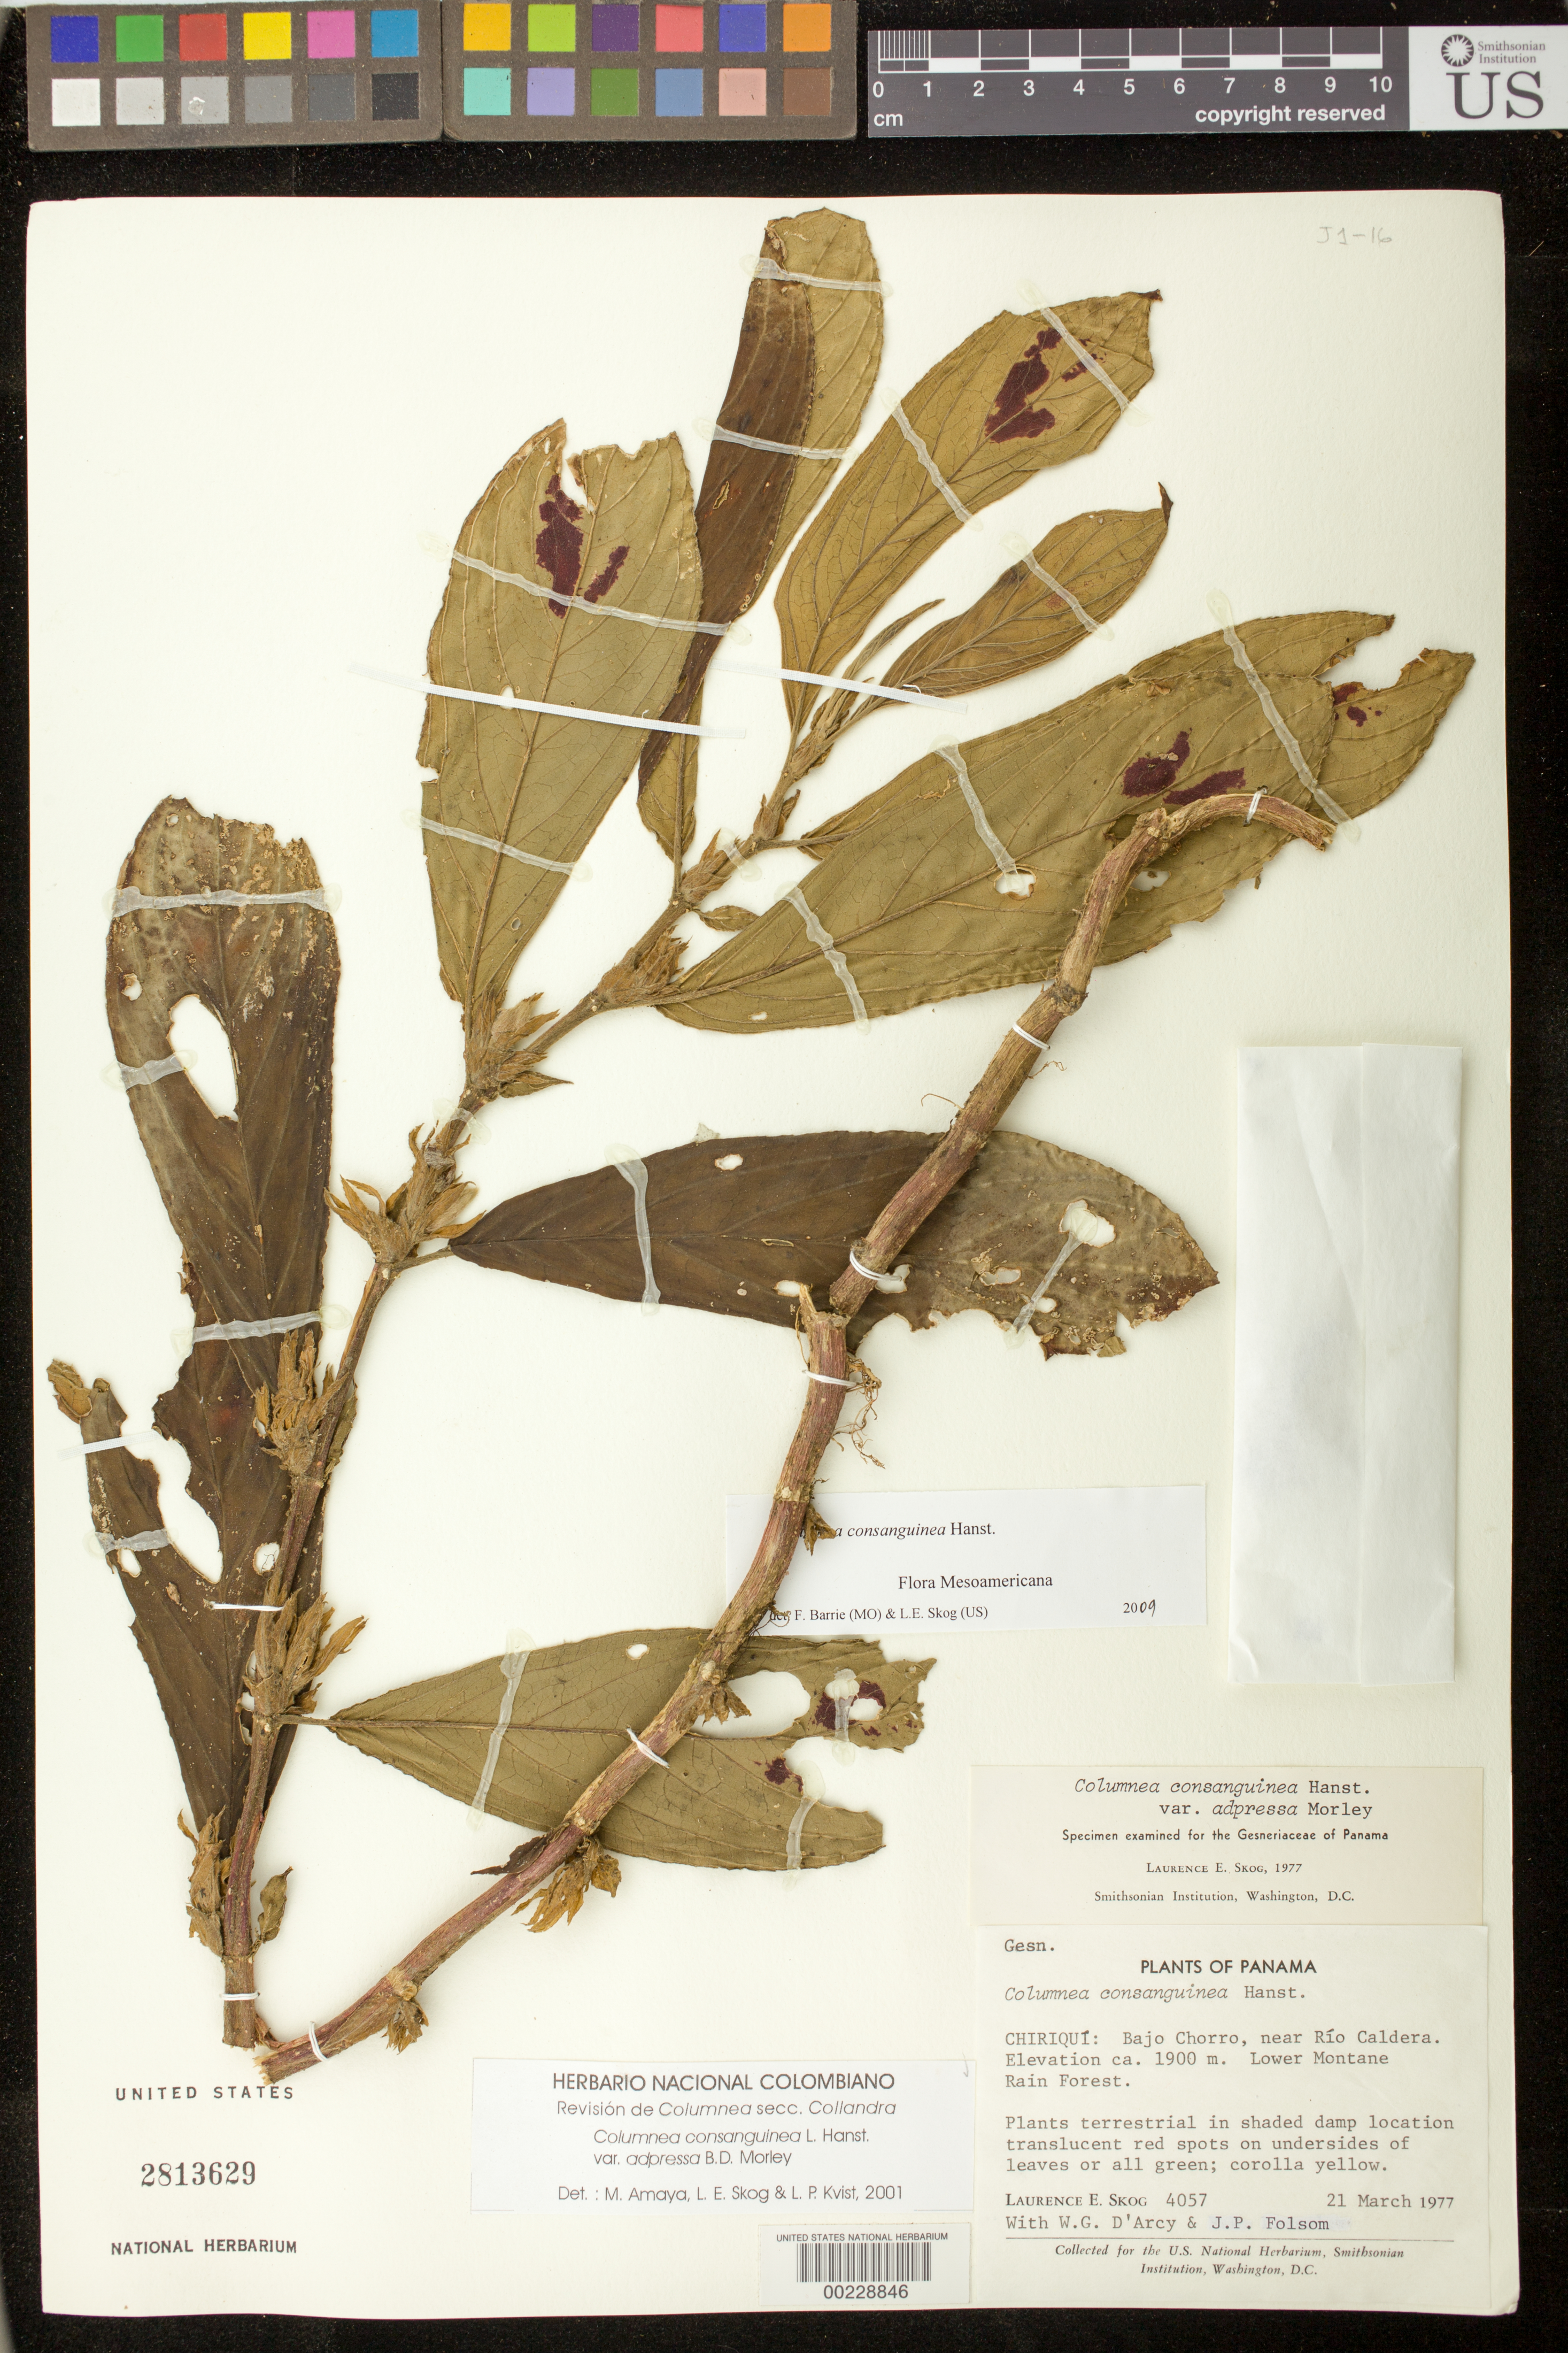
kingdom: Plantae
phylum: Tracheophyta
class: Magnoliopsida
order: Lamiales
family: Gesneriaceae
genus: Columnea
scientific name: Columnea consanguinea var. adpressa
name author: B.D. Morley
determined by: Amaya-Márquez, M.; et al.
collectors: L. E. Skog, W. G. D'Arcy & J. P. Folsom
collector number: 4057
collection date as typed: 21 Mar 1977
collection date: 1977-03-21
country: Panama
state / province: Chiriquí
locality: Bajo Chorro, near Rio Caldera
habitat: Lower montane rain forest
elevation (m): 1900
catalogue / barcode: US 2813629